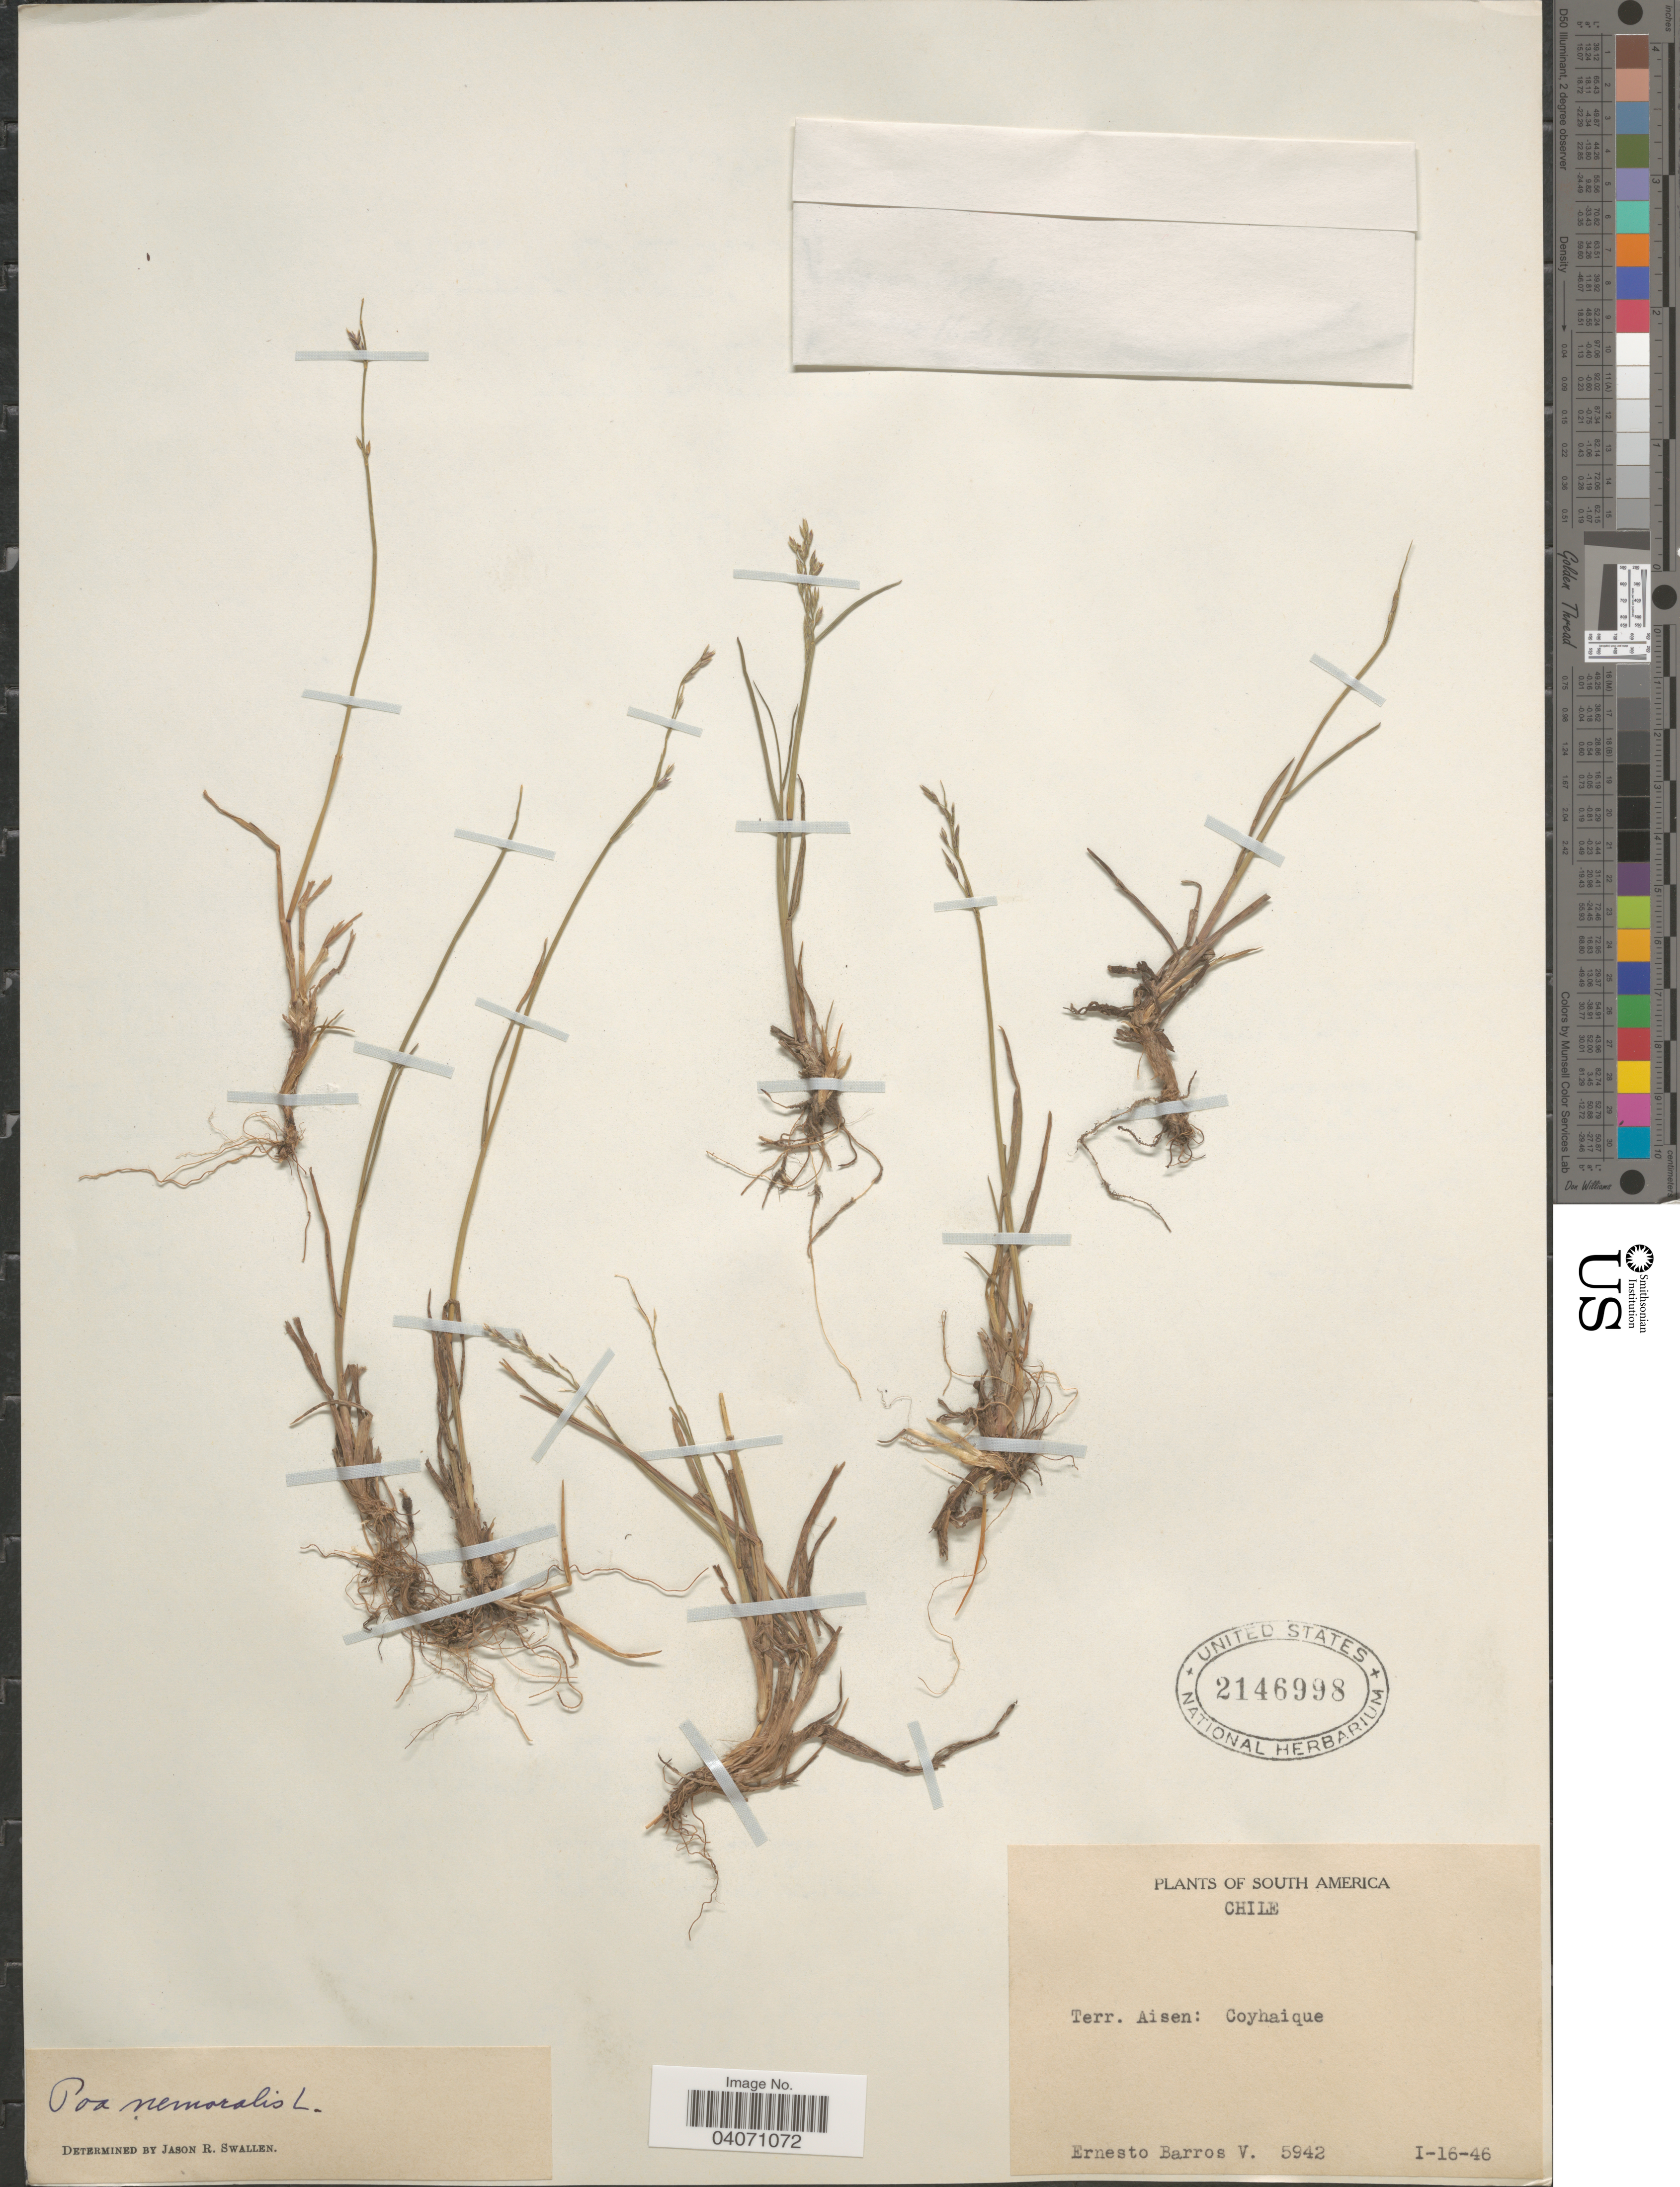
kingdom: Plantae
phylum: Tracheophyta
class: Liliopsida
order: Poales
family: Poaceae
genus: Poa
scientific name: Poa nemoralis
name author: L.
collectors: E. Barros V.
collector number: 5942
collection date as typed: Transcribed d/m/y: 16/1/46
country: Chile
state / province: Aisén (XI)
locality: Terr. Aisen: Coyhaique.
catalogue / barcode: US 2146998